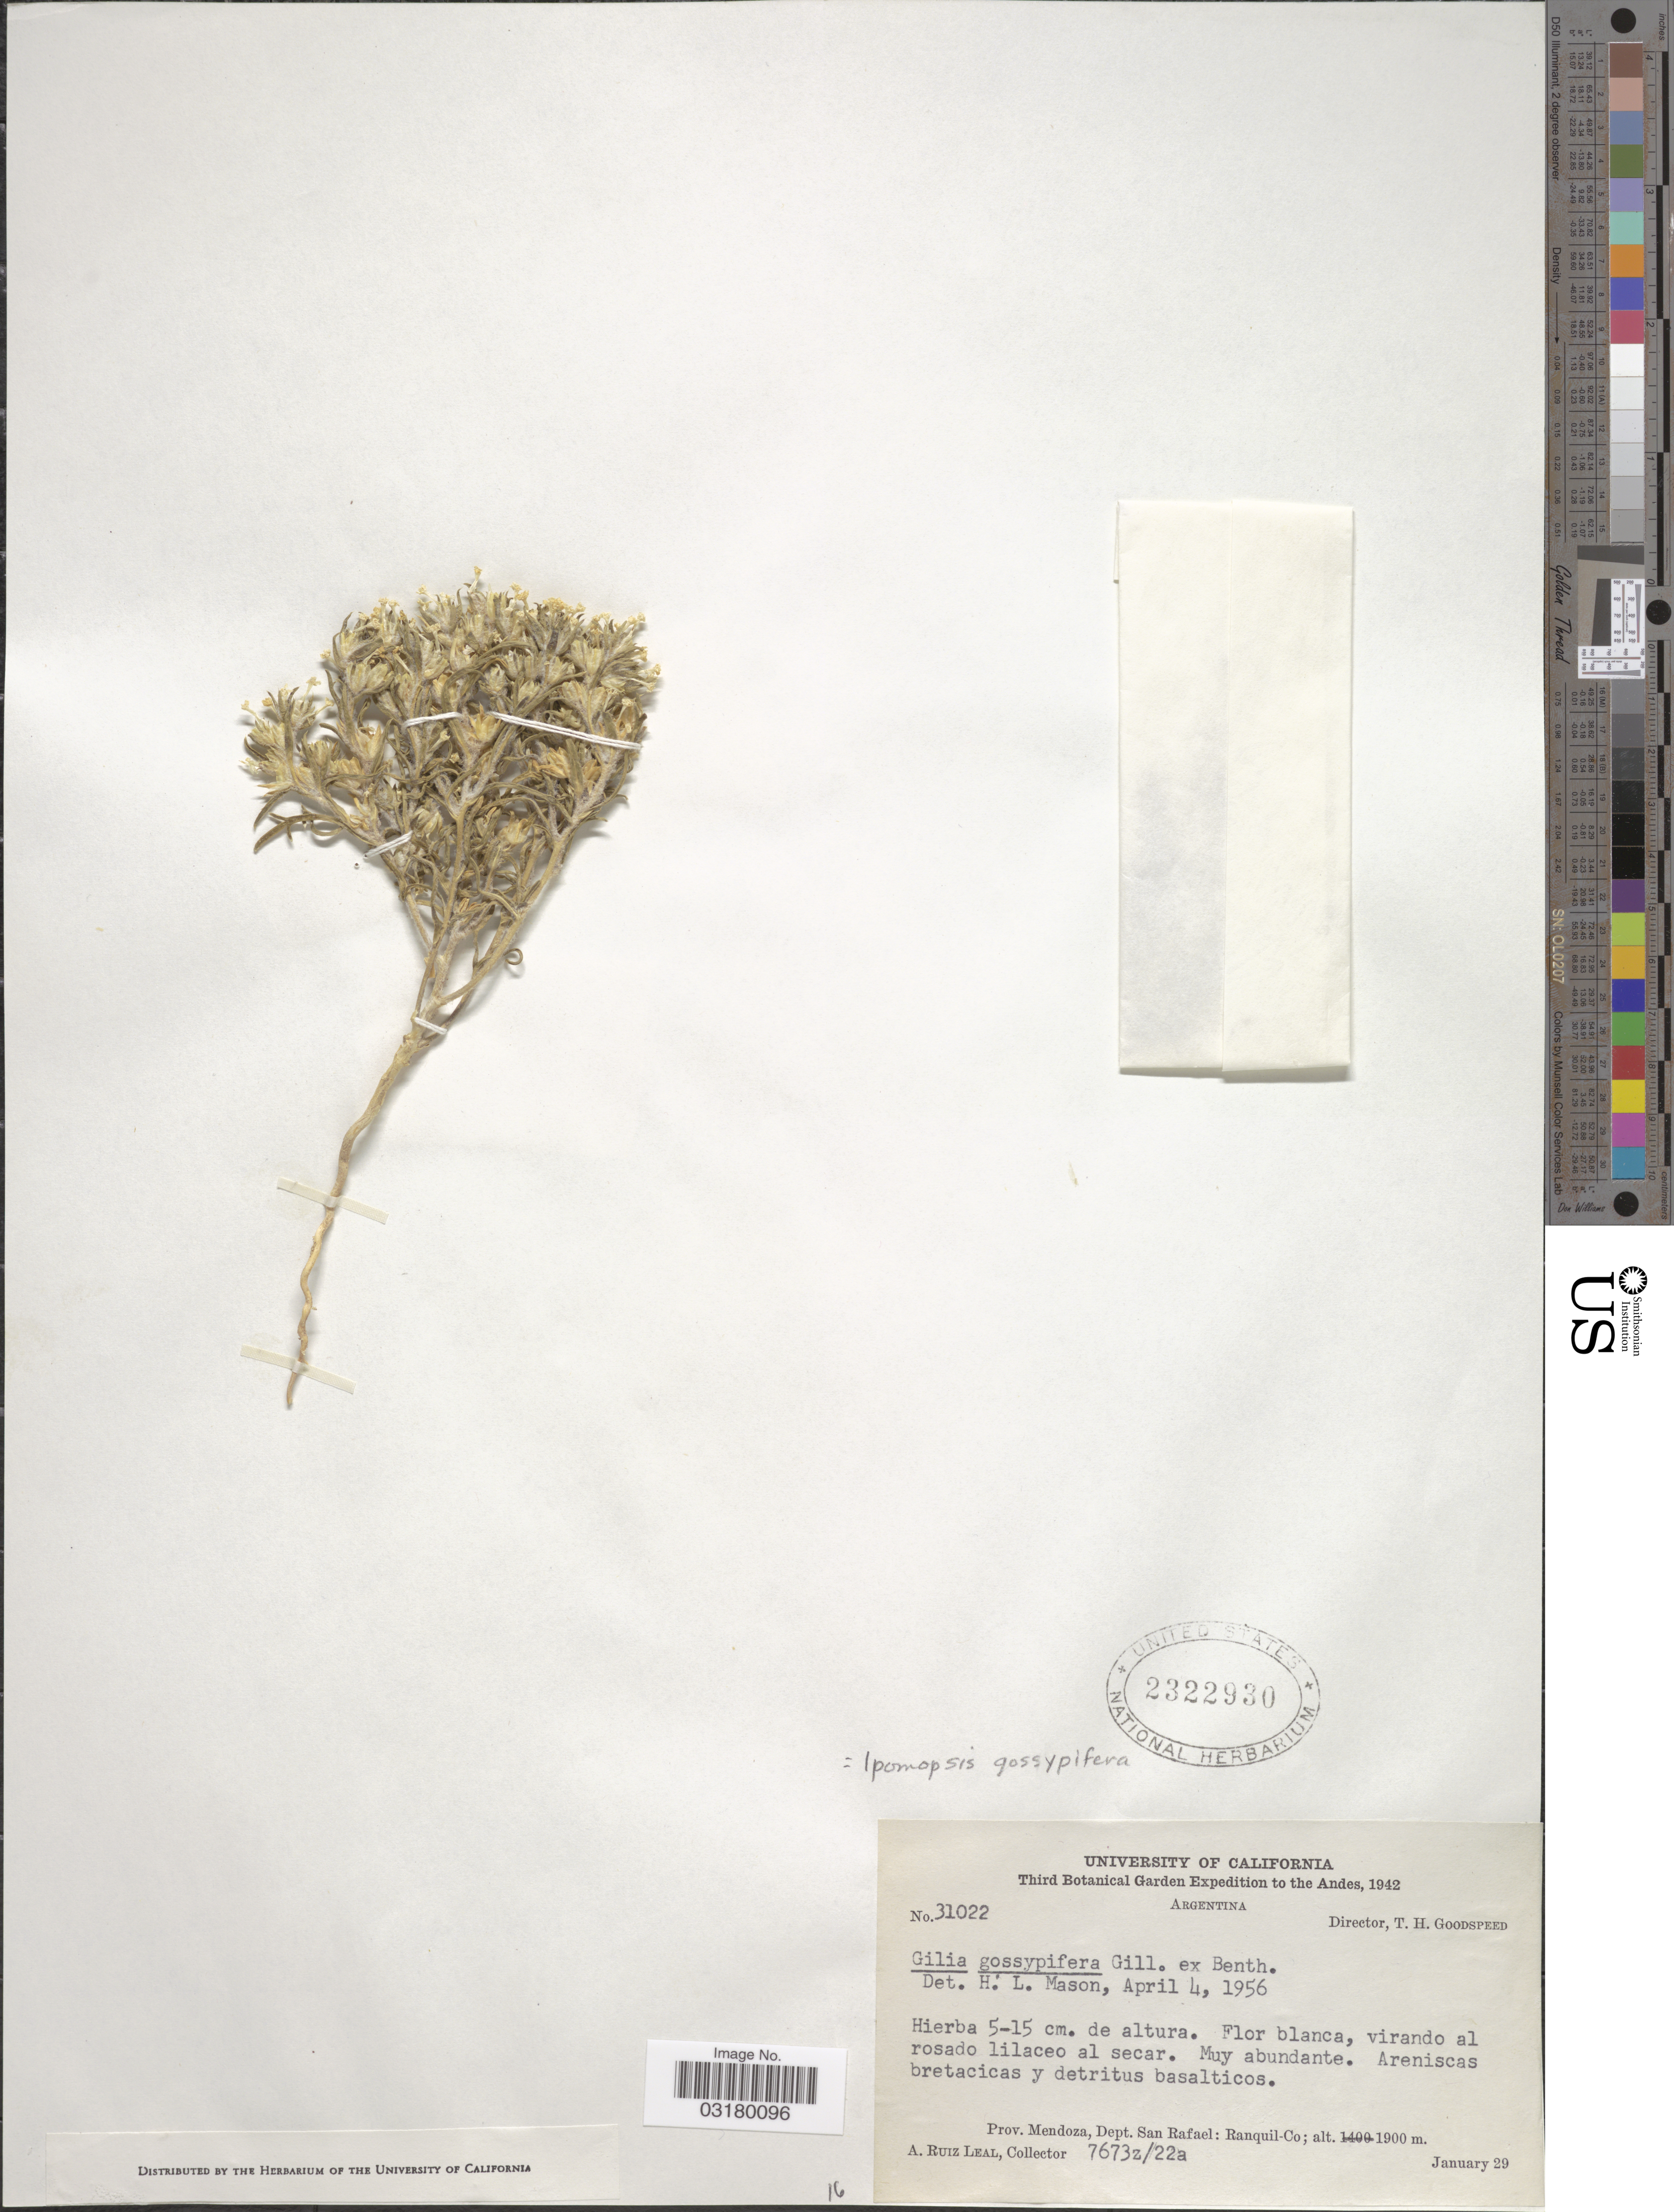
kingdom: Plantae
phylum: Tracheophyta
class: Magnoliopsida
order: Ericales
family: Polemoniaceae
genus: Ipomopsis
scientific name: Ipomopsis gossypifera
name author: (Gillies ex Benth.) V.E. Grant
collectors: A. R. Leal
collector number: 7673z/22a/31022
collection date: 1942-01-29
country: Argentina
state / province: Mendoza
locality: The Andes. Prov. Mendoza, Dept. San Rafael: Ranquil-Co.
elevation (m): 1900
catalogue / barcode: US 2322930